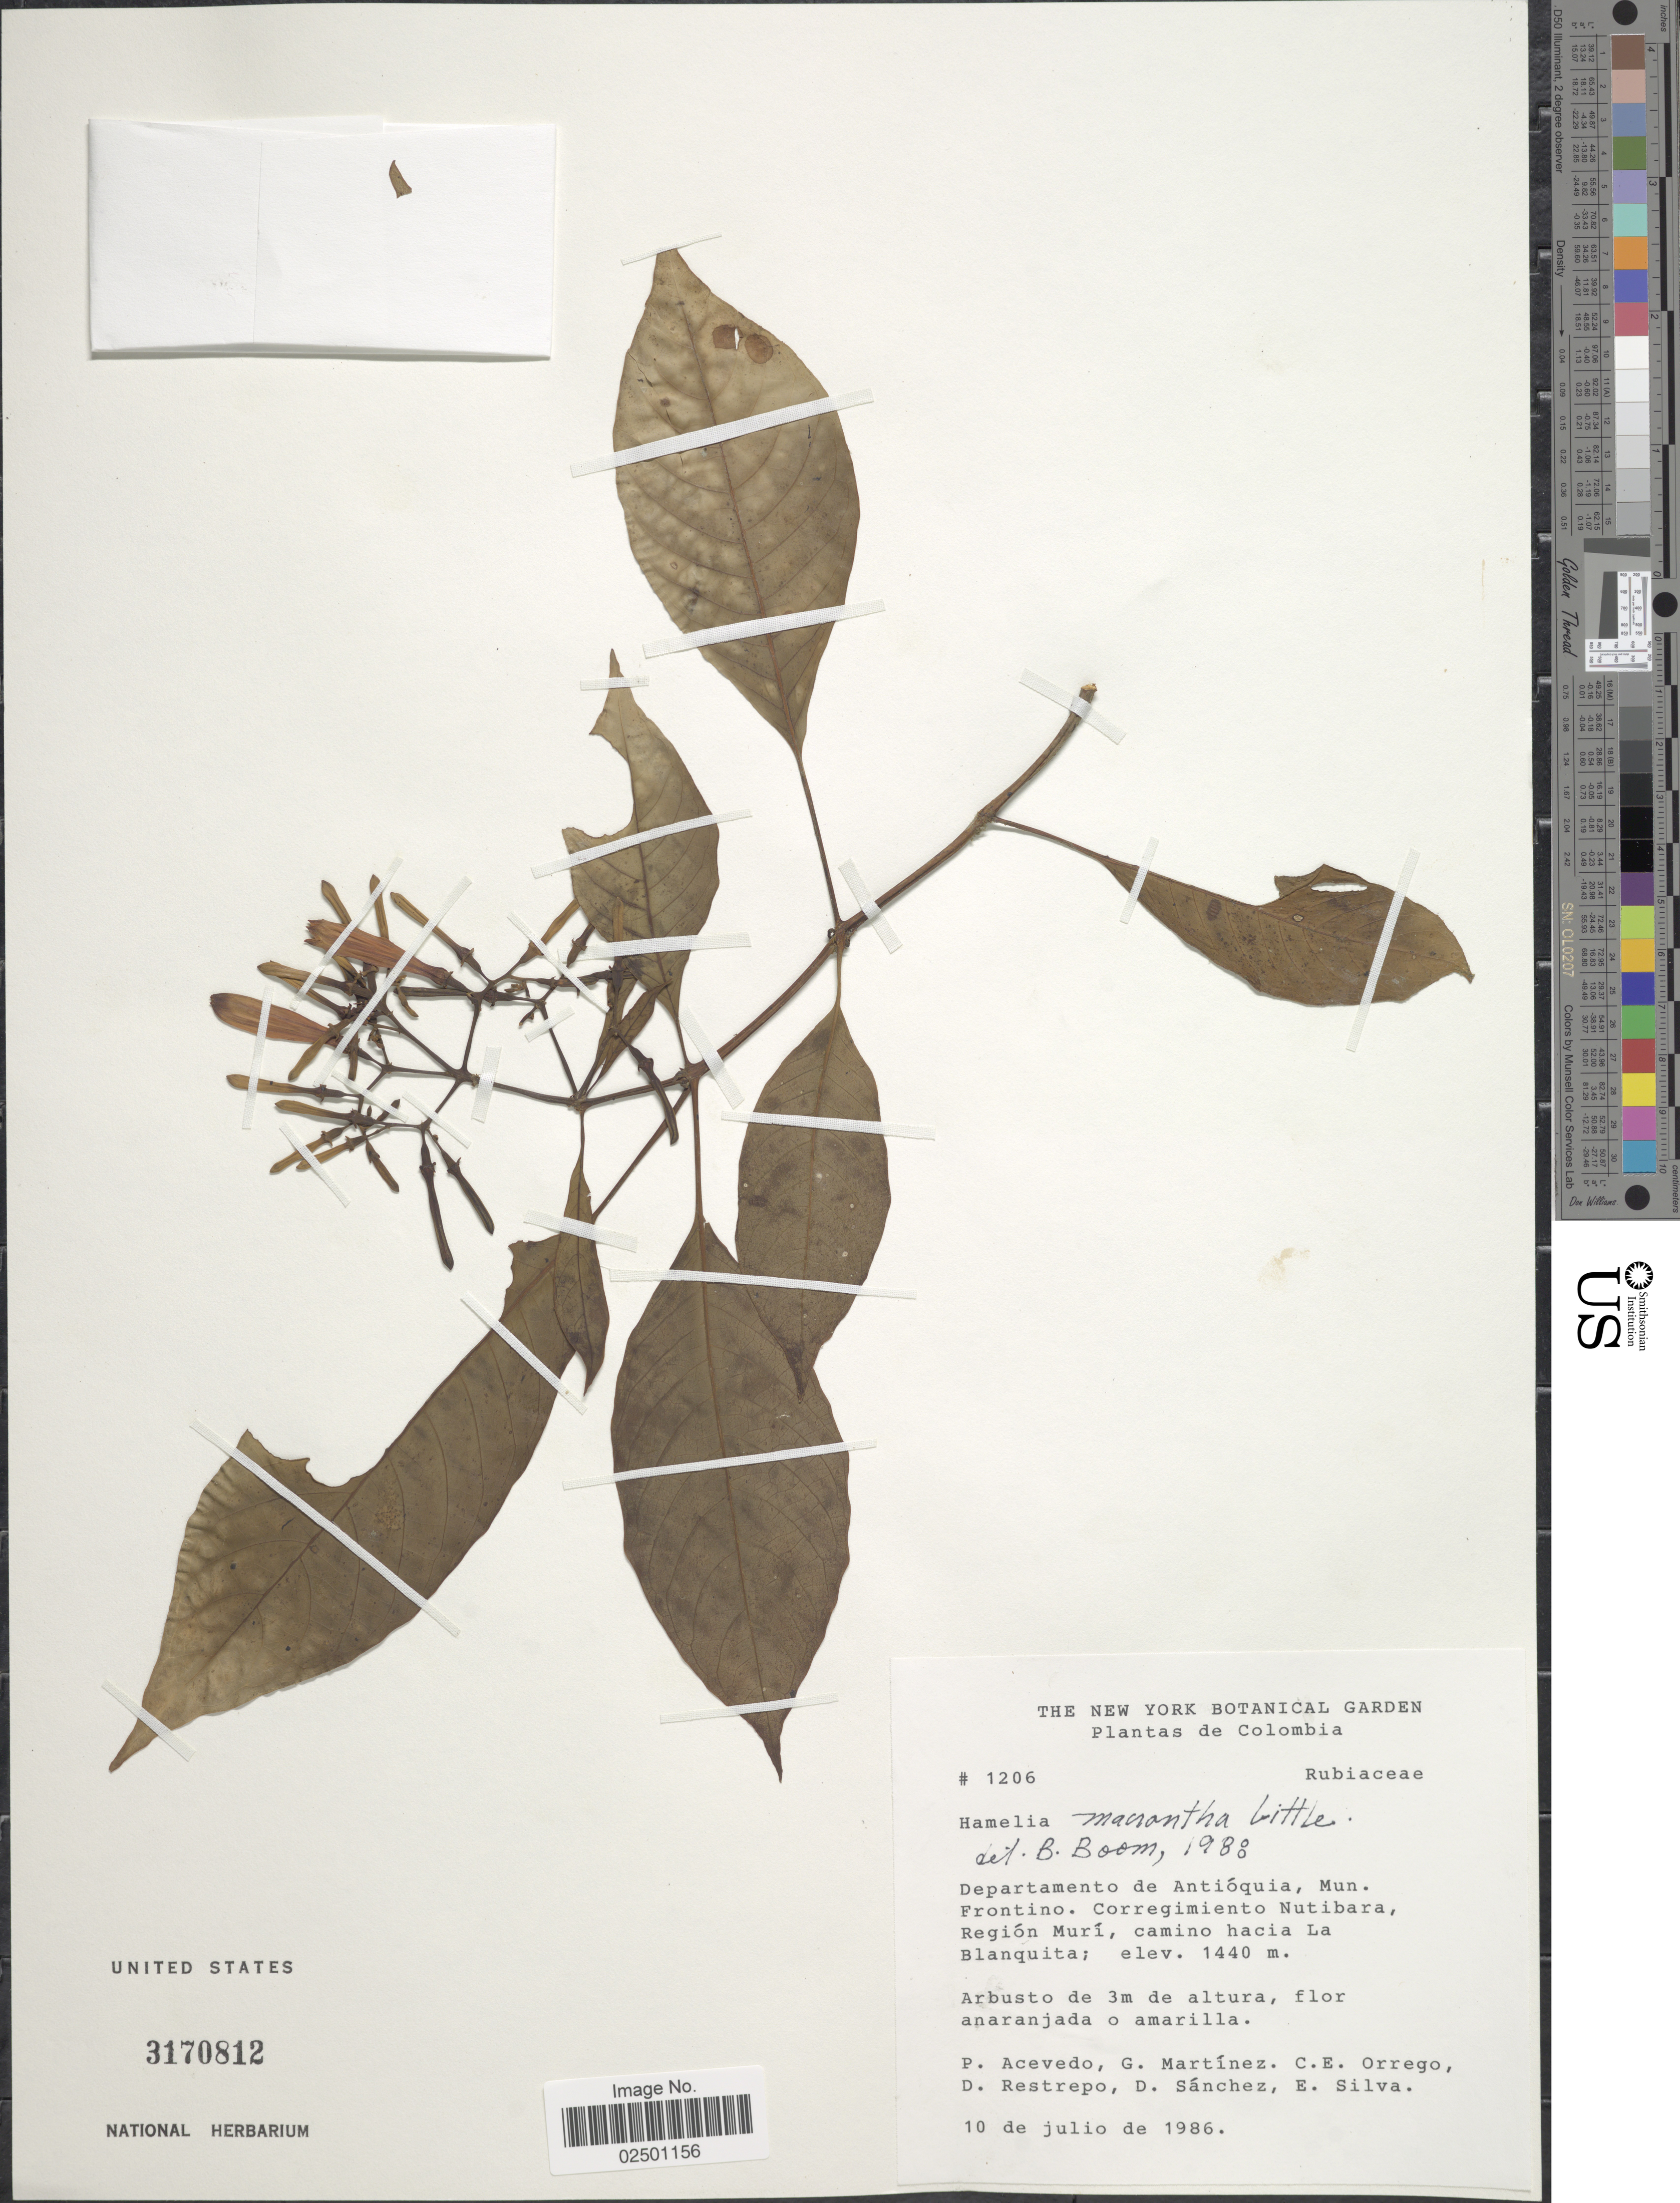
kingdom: Plantae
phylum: Tracheophyta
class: Magnoliopsida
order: Gentianales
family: Rubiaceae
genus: Hamelia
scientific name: Hamelia macrantha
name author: Little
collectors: P. Acevedo-Rodr., G. Martínez, C. Orrego, D. Restrepo & et al.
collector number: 1206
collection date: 1986-07-10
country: Colombia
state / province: Antioquia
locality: Department de Antioquia, Mun. Frontino. Corregimiento Nutibara, Region Murip, camino hacia La Blanquita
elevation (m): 1440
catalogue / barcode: US 3170812